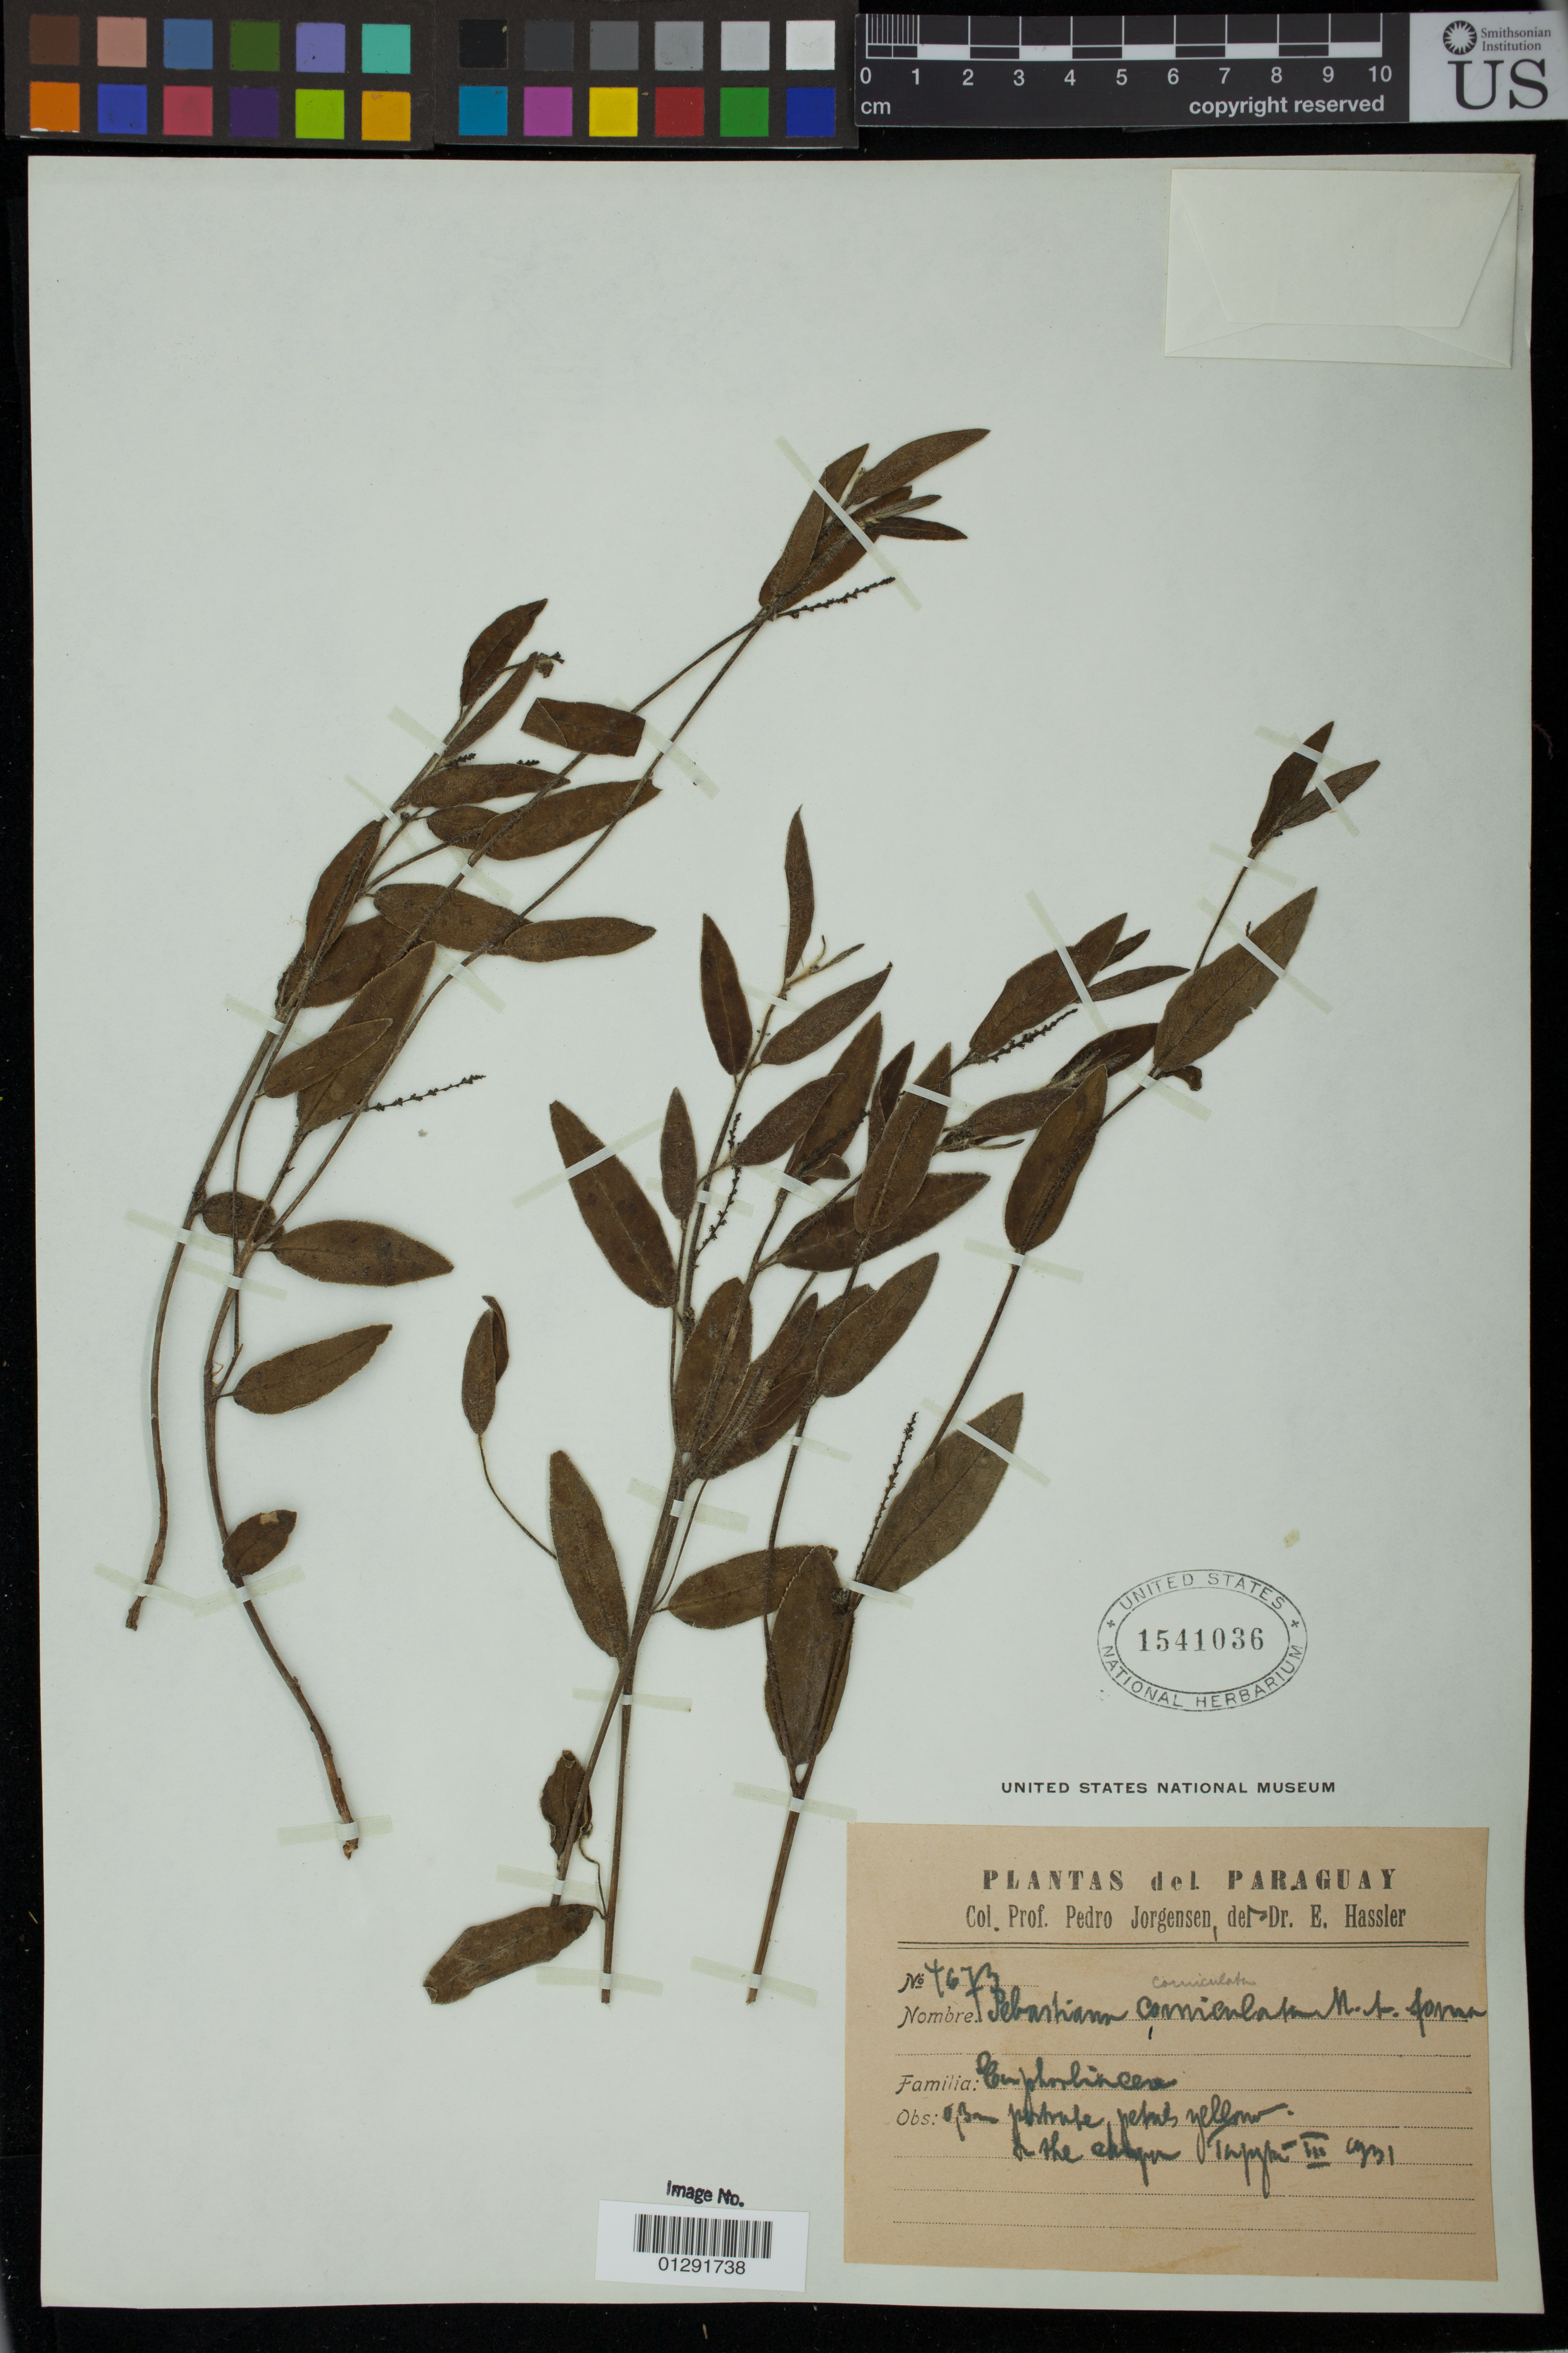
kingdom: Plantae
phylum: Tracheophyta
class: Magnoliopsida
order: Malpighiales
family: Euphorbiaceae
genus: Sebastiania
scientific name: Sebastiania hispida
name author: (Mart.) Pax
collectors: P. Jörgensen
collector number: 4673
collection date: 1931-03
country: Paraguay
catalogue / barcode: US 1541036